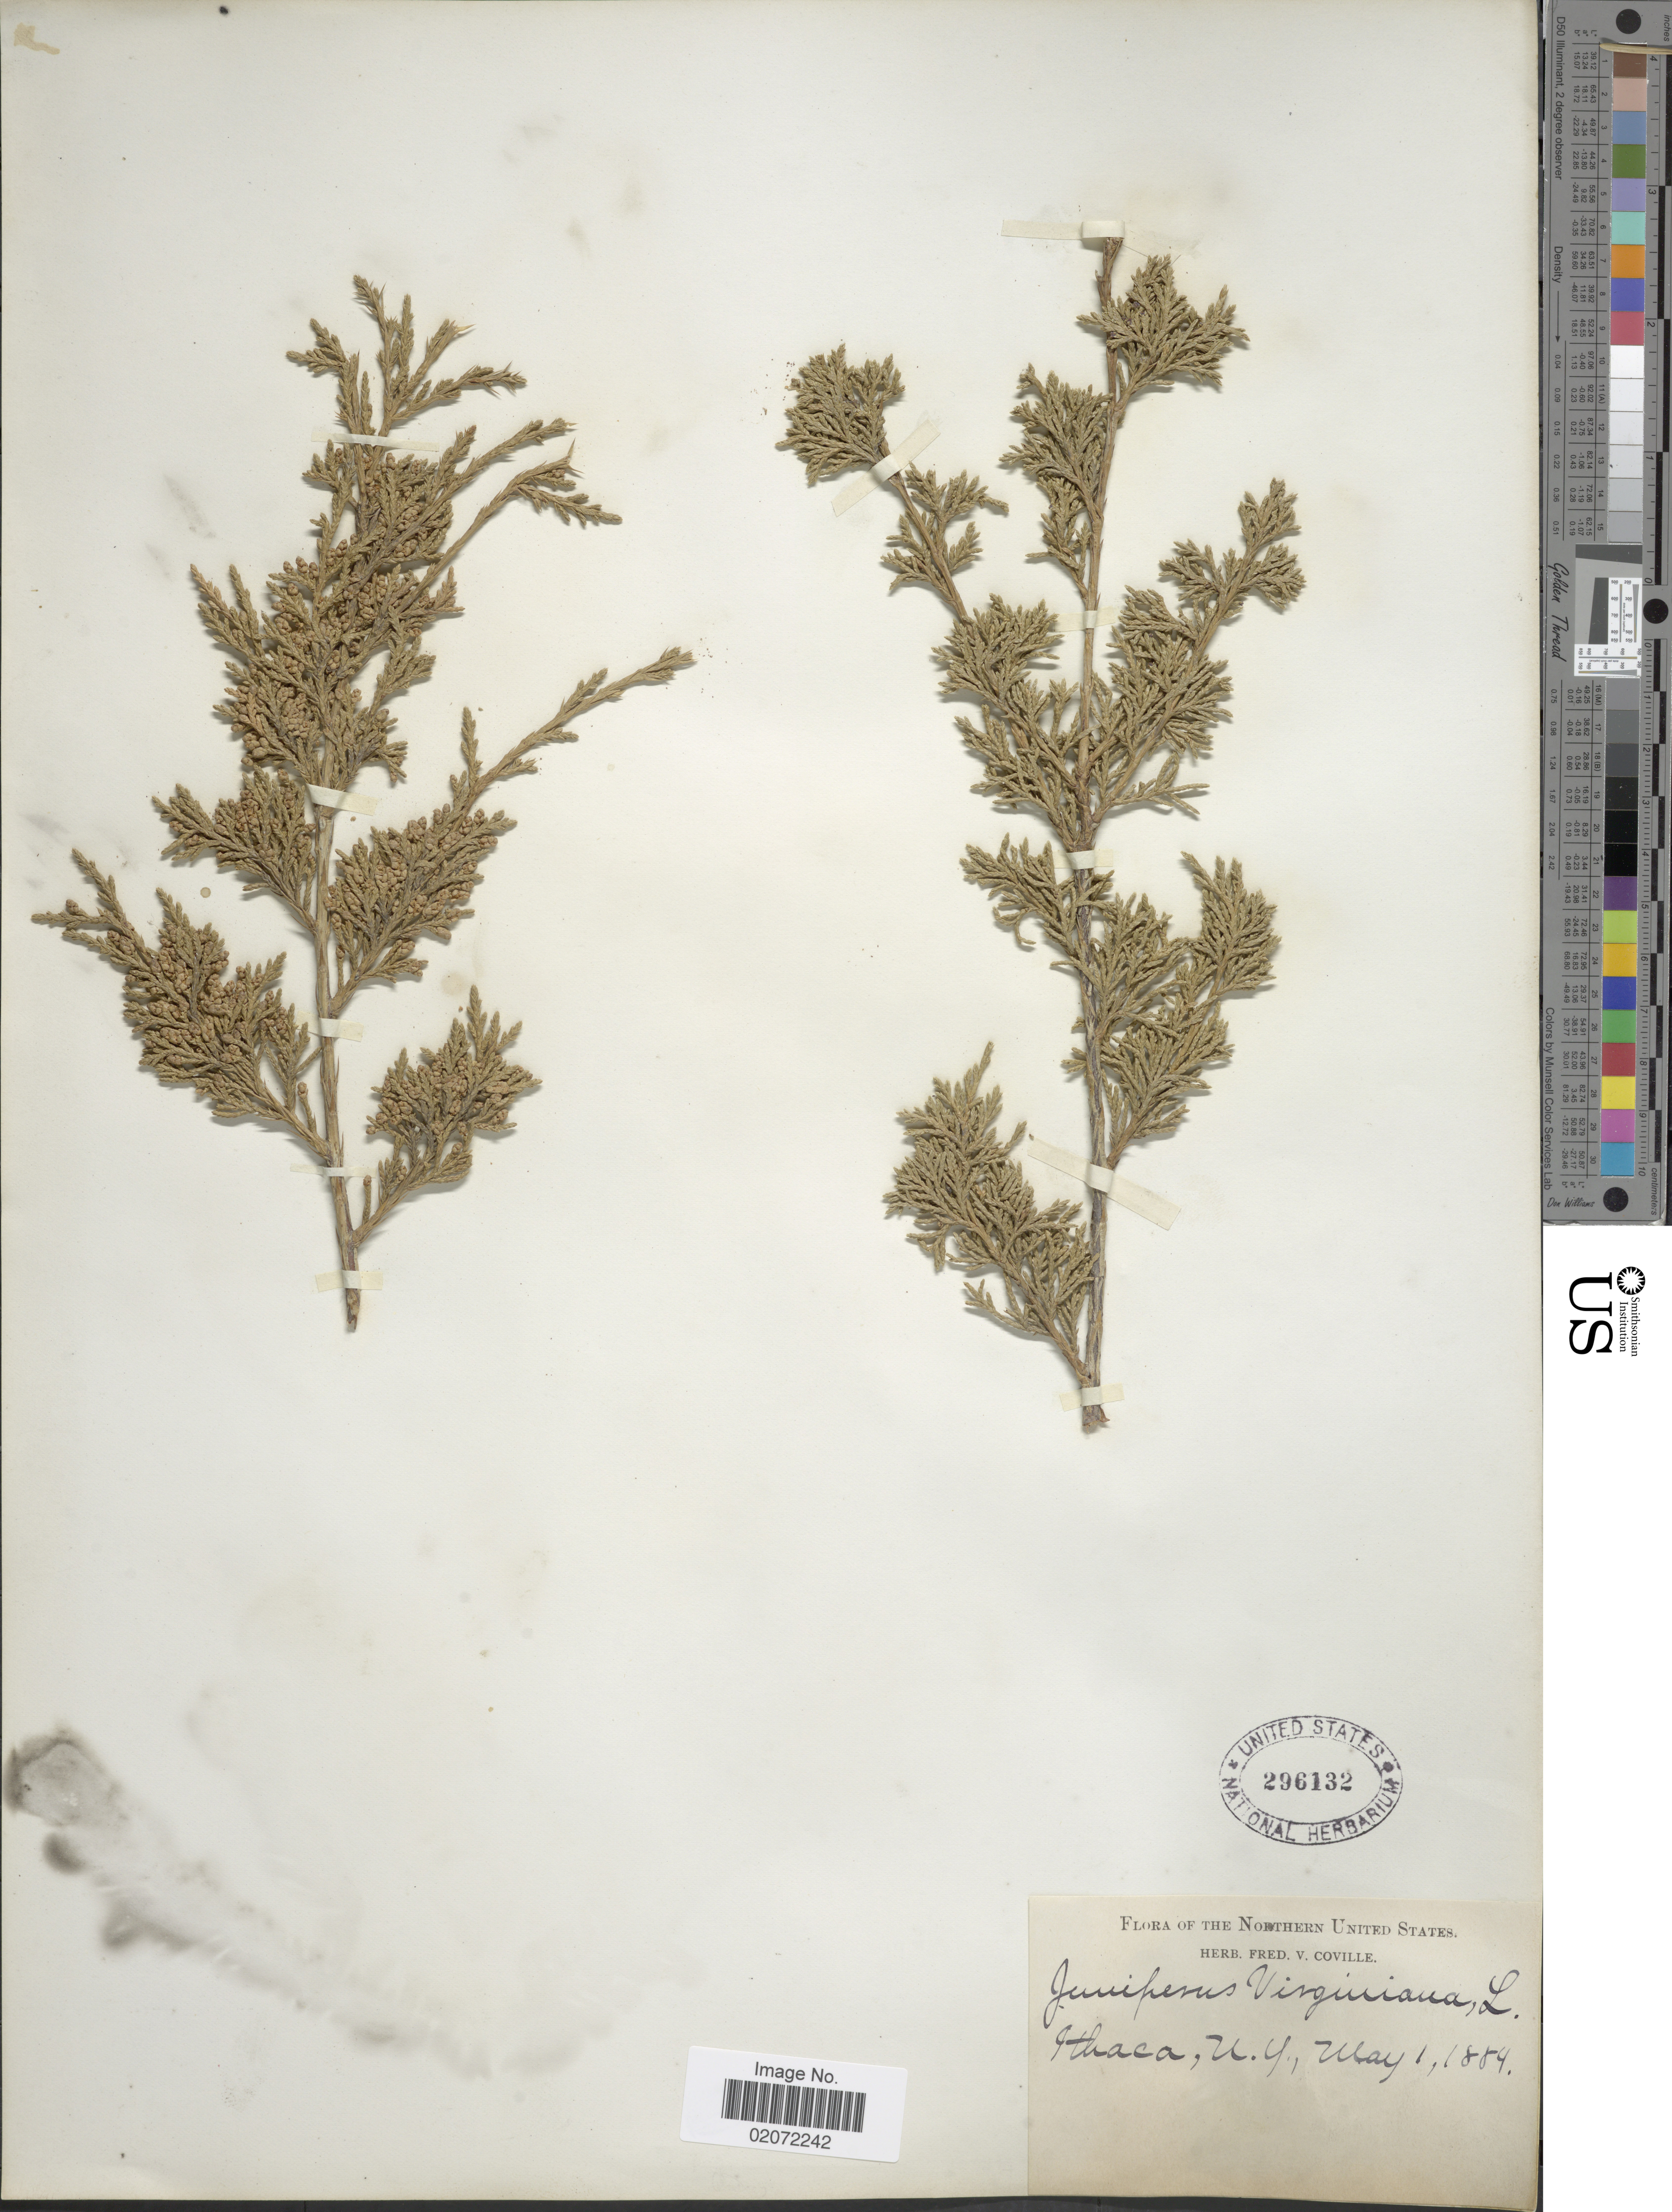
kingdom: Plantae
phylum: Tracheophyta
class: Pinopsida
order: Pinales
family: Cupressaceae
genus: Juniperus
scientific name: Juniperus virginiana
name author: L.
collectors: ex herb. Fred. V. Coville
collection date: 1884-05-01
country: United States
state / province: New York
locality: Ithaca, N.Y.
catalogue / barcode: US 296132